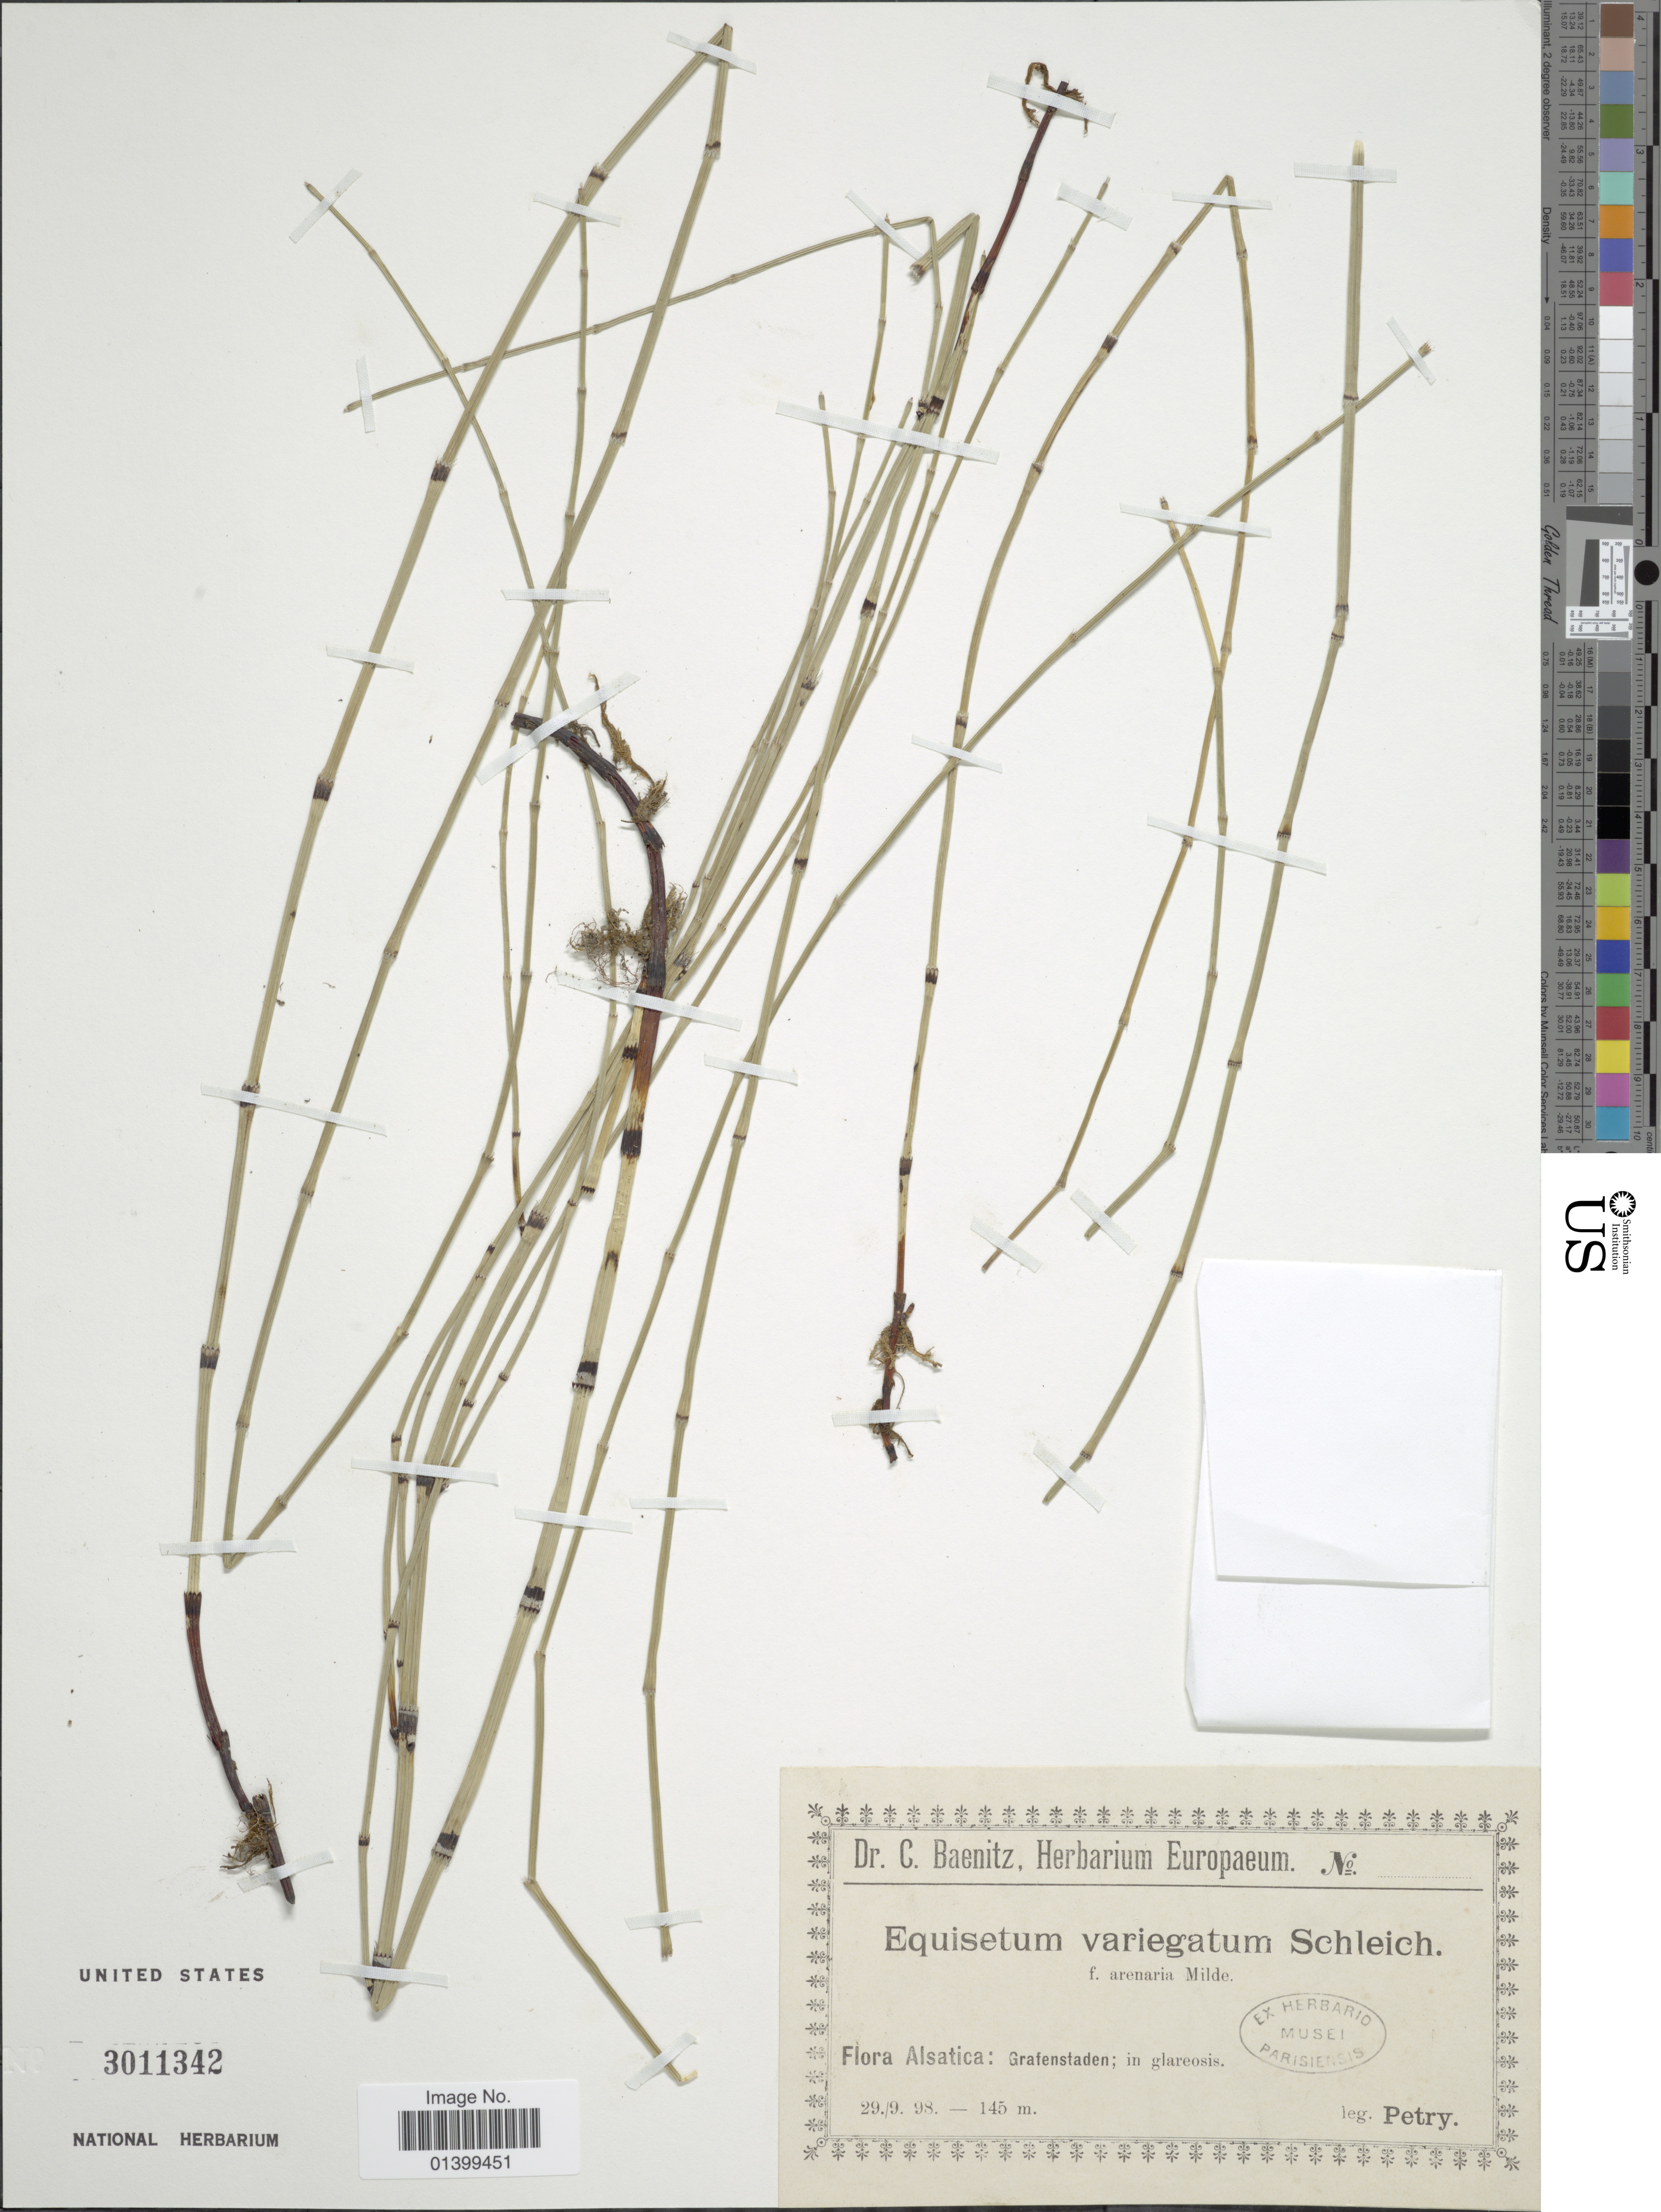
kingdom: Plantae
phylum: Tracheophyta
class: Polypodiopsida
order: Equisetales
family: Equisetaceae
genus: Equisetum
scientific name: Equisetum variegatum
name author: Schleich. ex F. Weber & D. Mohr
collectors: -. Petry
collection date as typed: Transcribed d/m/y: 29/9/98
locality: Flora Alsatica: Grafenstaden; in glareosis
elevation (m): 145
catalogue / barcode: US 3011342